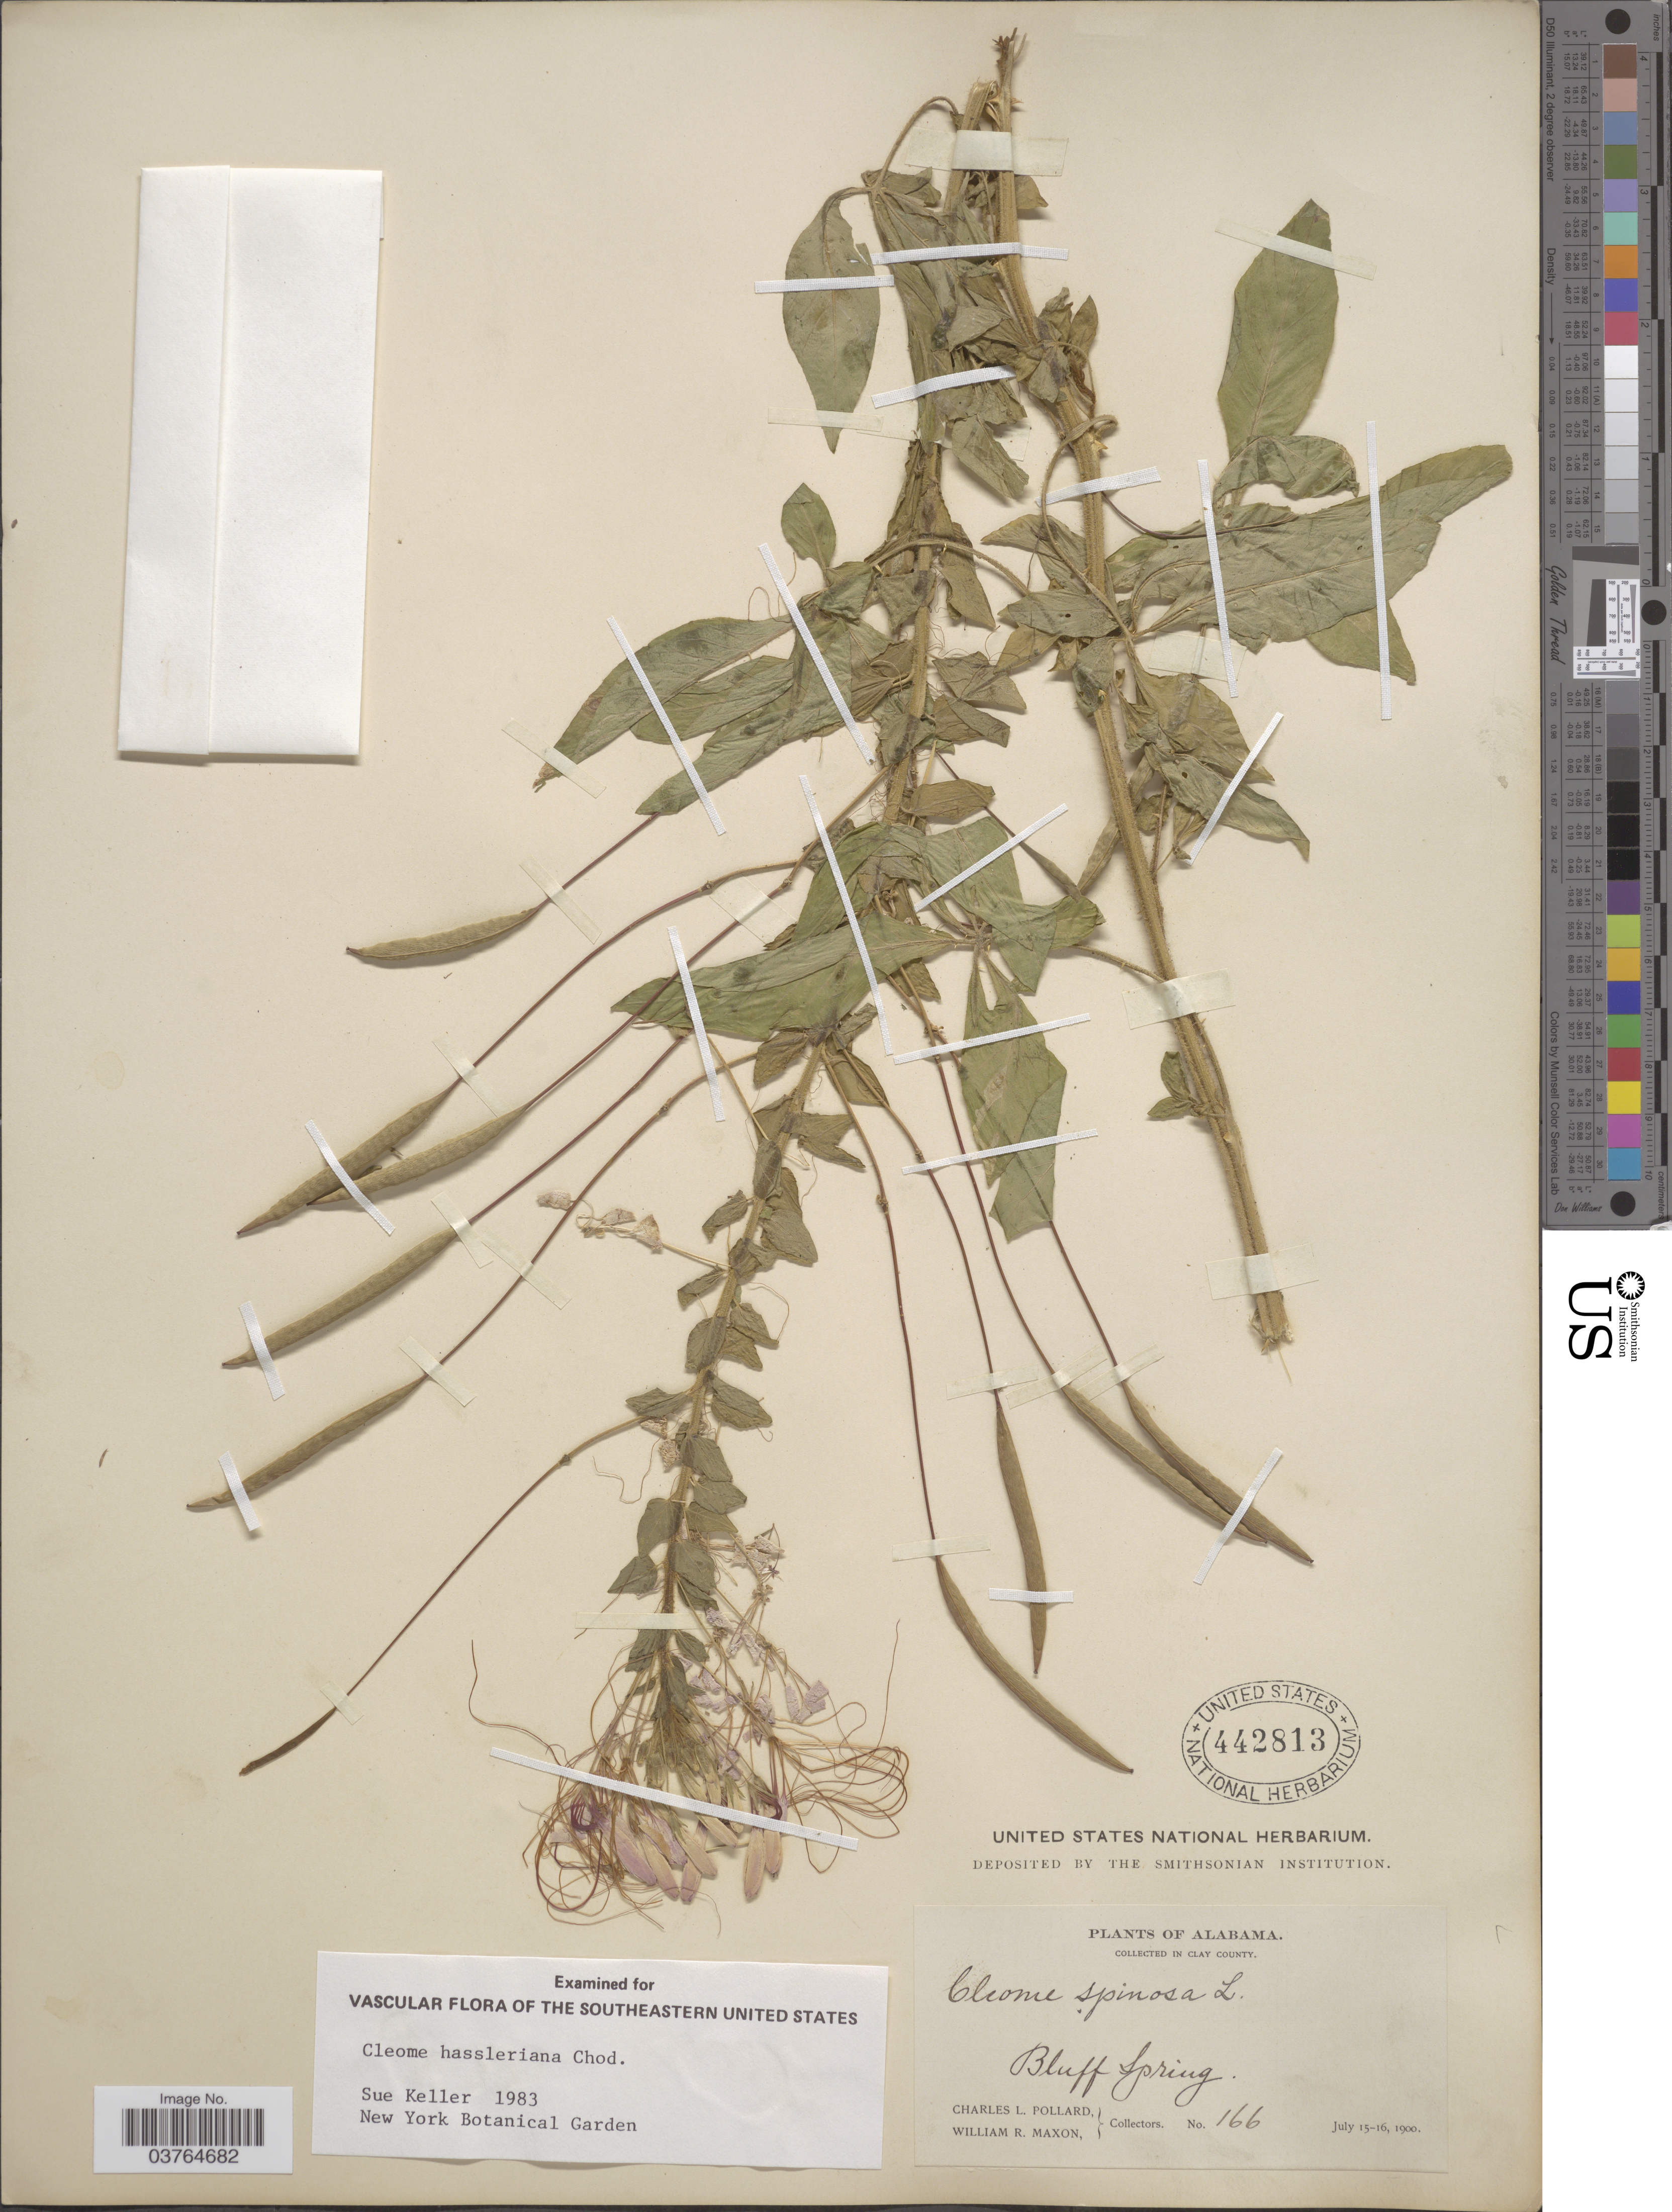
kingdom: Plantae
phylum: Tracheophyta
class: Magnoliopsida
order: Brassicales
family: Cleomaceae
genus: Tarenaya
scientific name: Tarenaya houtteana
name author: (Schltdl.) Soares Neto & Roalson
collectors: C. L. Pollard & W. R. Maxon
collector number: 166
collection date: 1900-07-15/1900-07-16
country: United States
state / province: Alabama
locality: In Clay County. Bluff Spring.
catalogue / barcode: US 442813